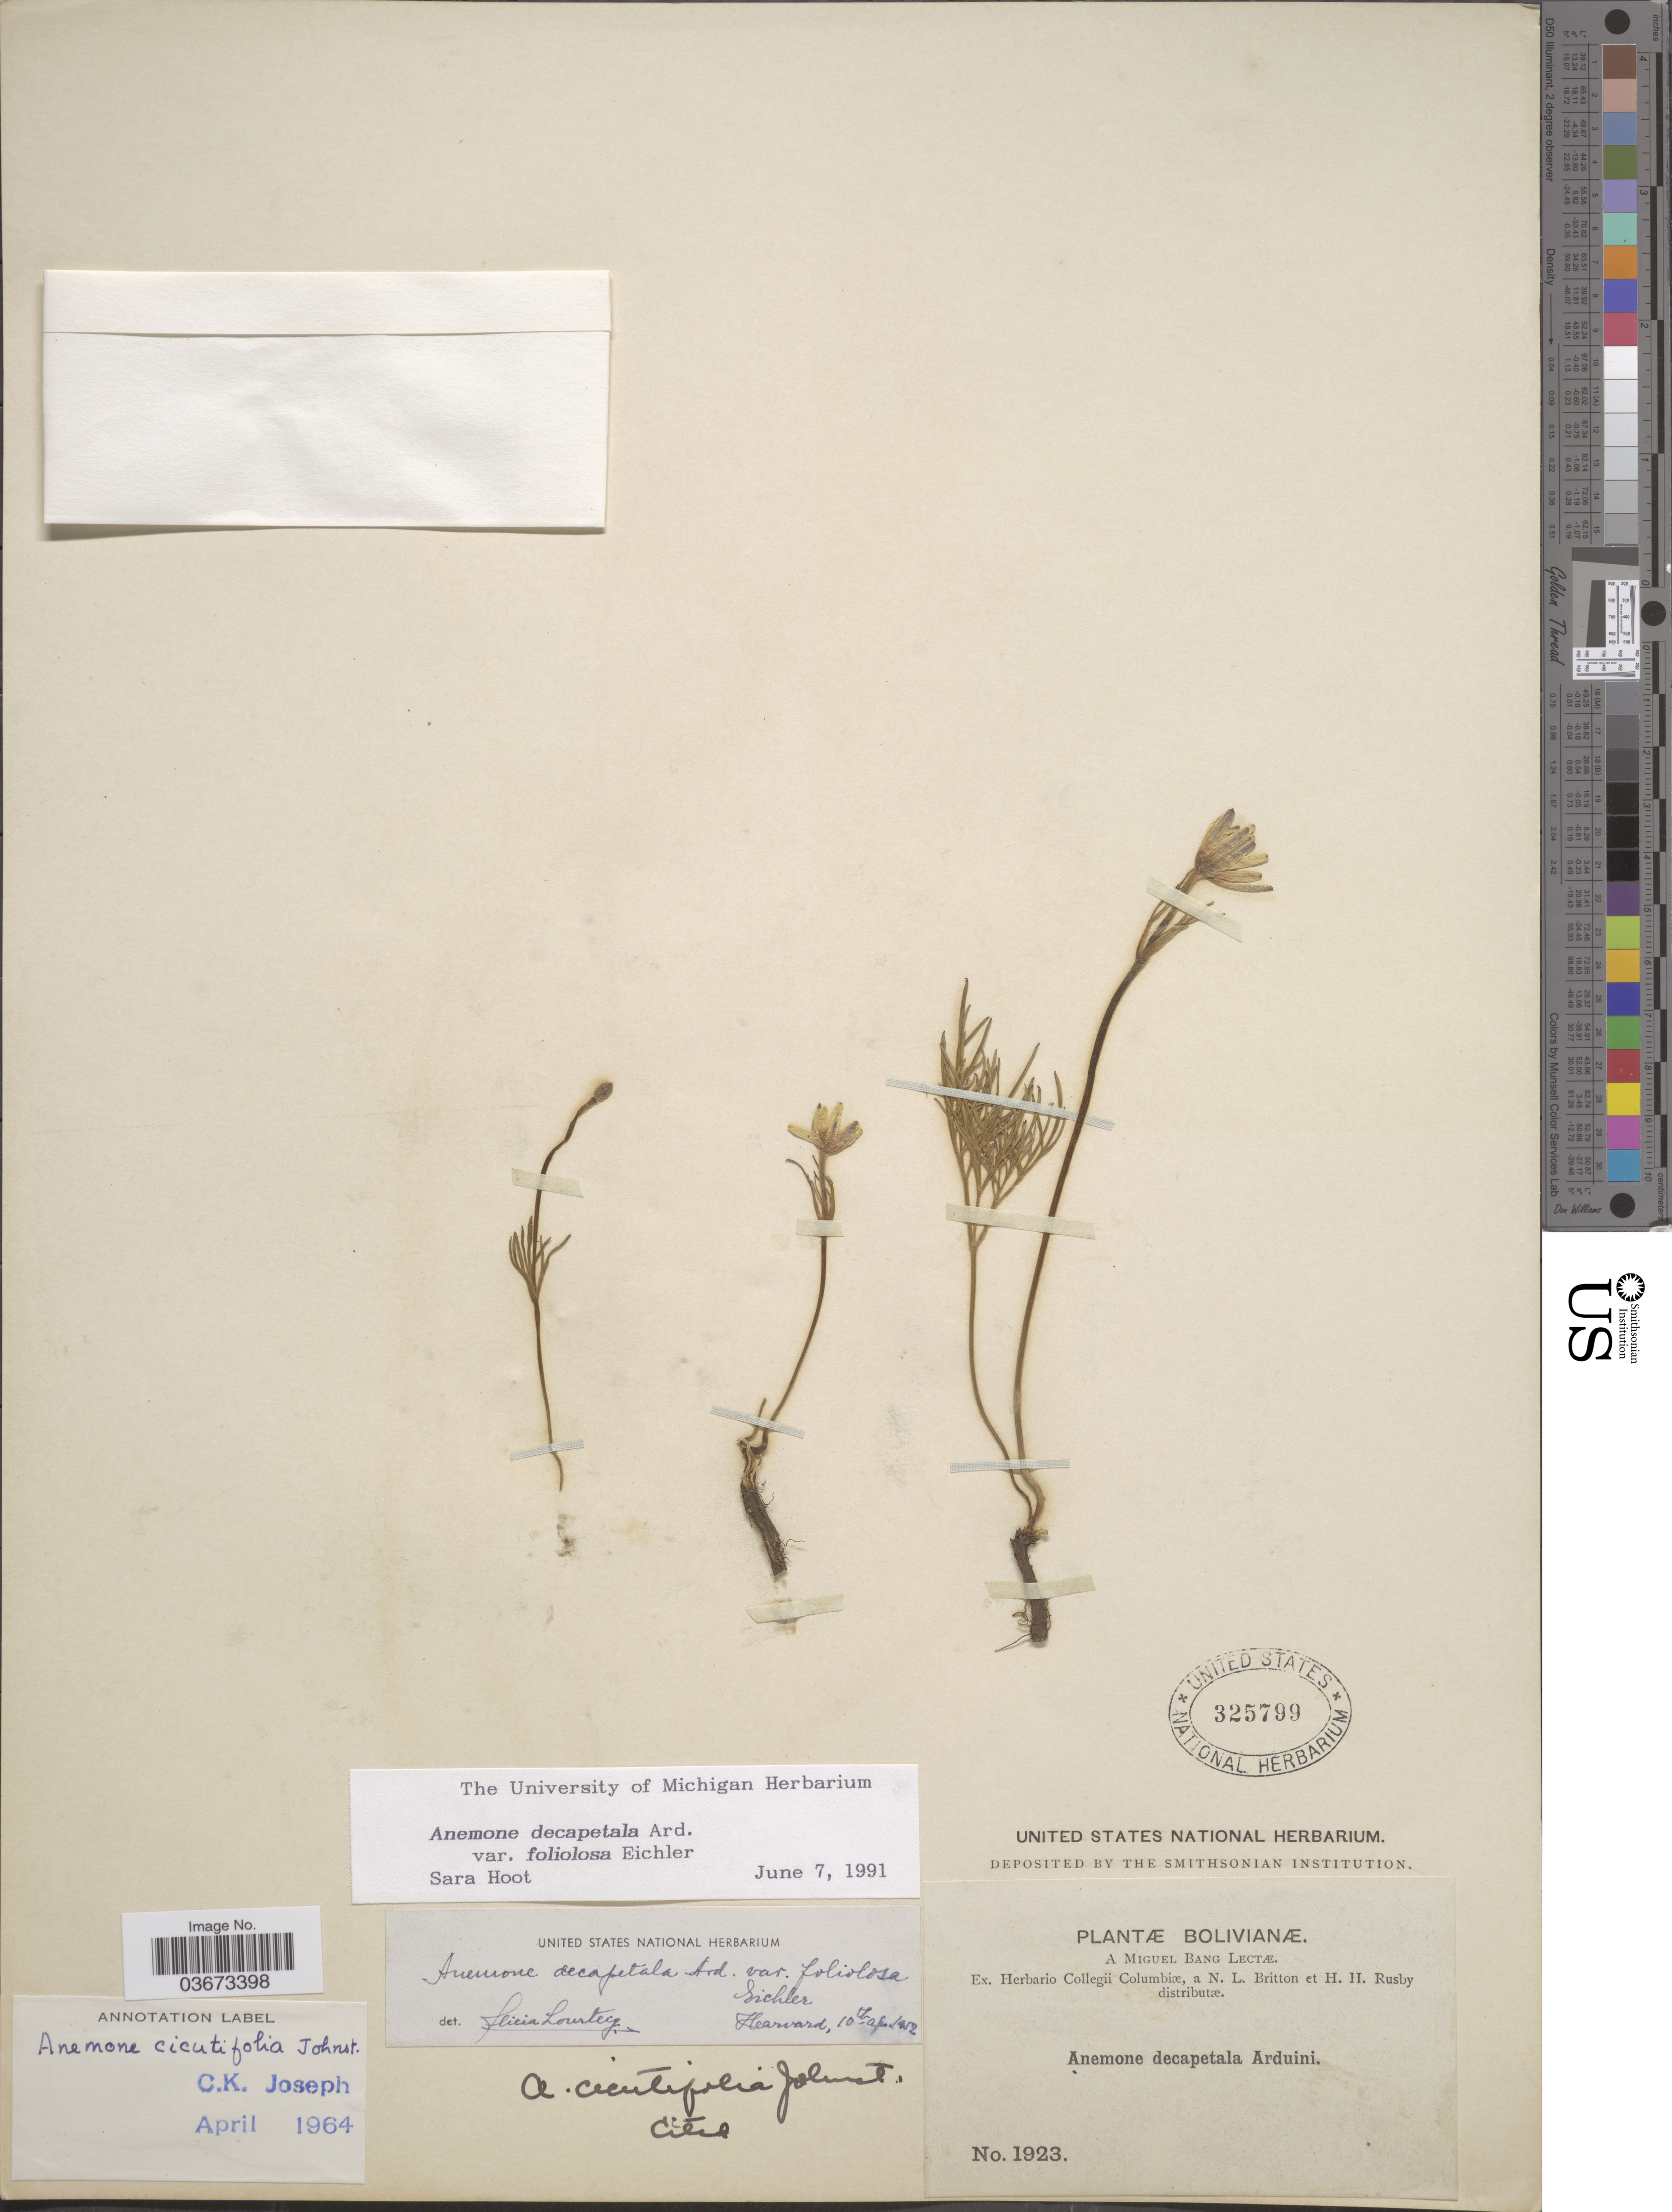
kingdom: Plantae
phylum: Tracheophyta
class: Magnoliopsida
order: Ranunculales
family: Ranunculaceae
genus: Anemone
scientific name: Anemone cicutifolia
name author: I.M. Johnst.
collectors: M. Bang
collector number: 1923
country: Bolivia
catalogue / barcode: US 325799